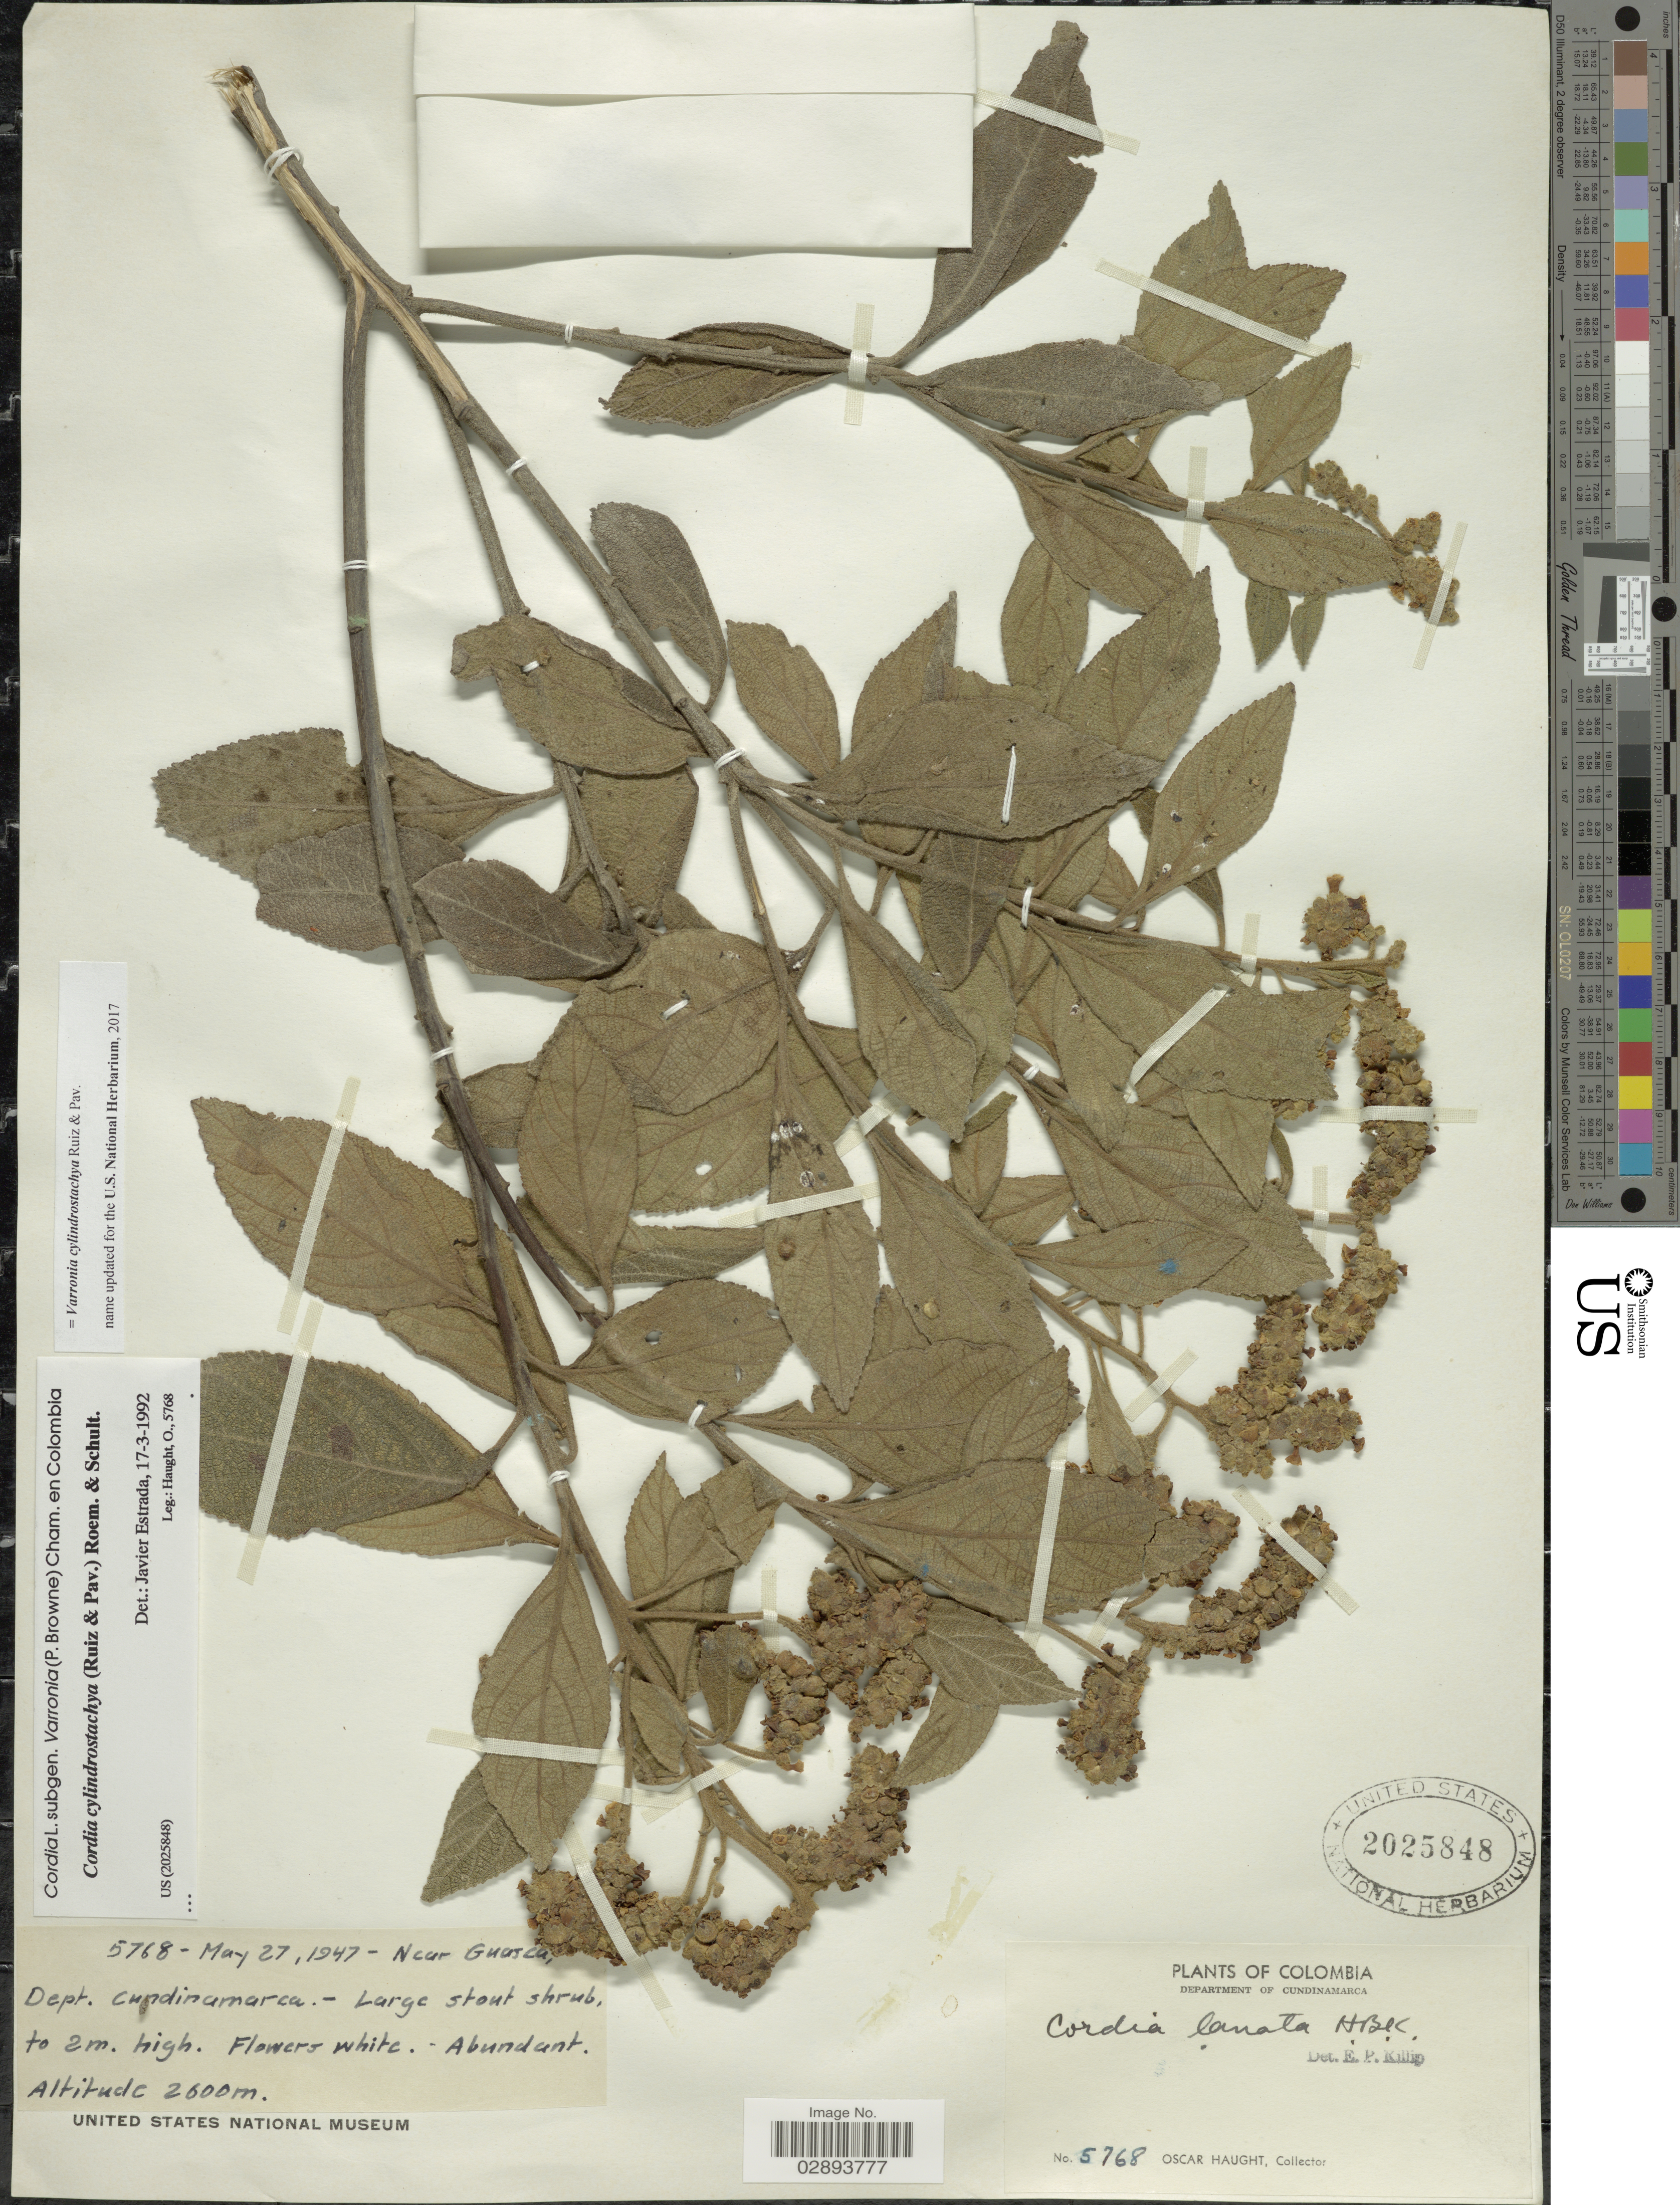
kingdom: Plantae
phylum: Tracheophyta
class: Magnoliopsida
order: Boraginales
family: Cordiaceae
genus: Varronia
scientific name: Varronia cylindrostachya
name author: Ruiz & Pav.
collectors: O. Haught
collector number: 5768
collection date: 1947-05-27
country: Colombia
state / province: Cundinamarca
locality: Near Guarca, Dept. Cundinamarca.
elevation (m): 2600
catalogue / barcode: US 2025848